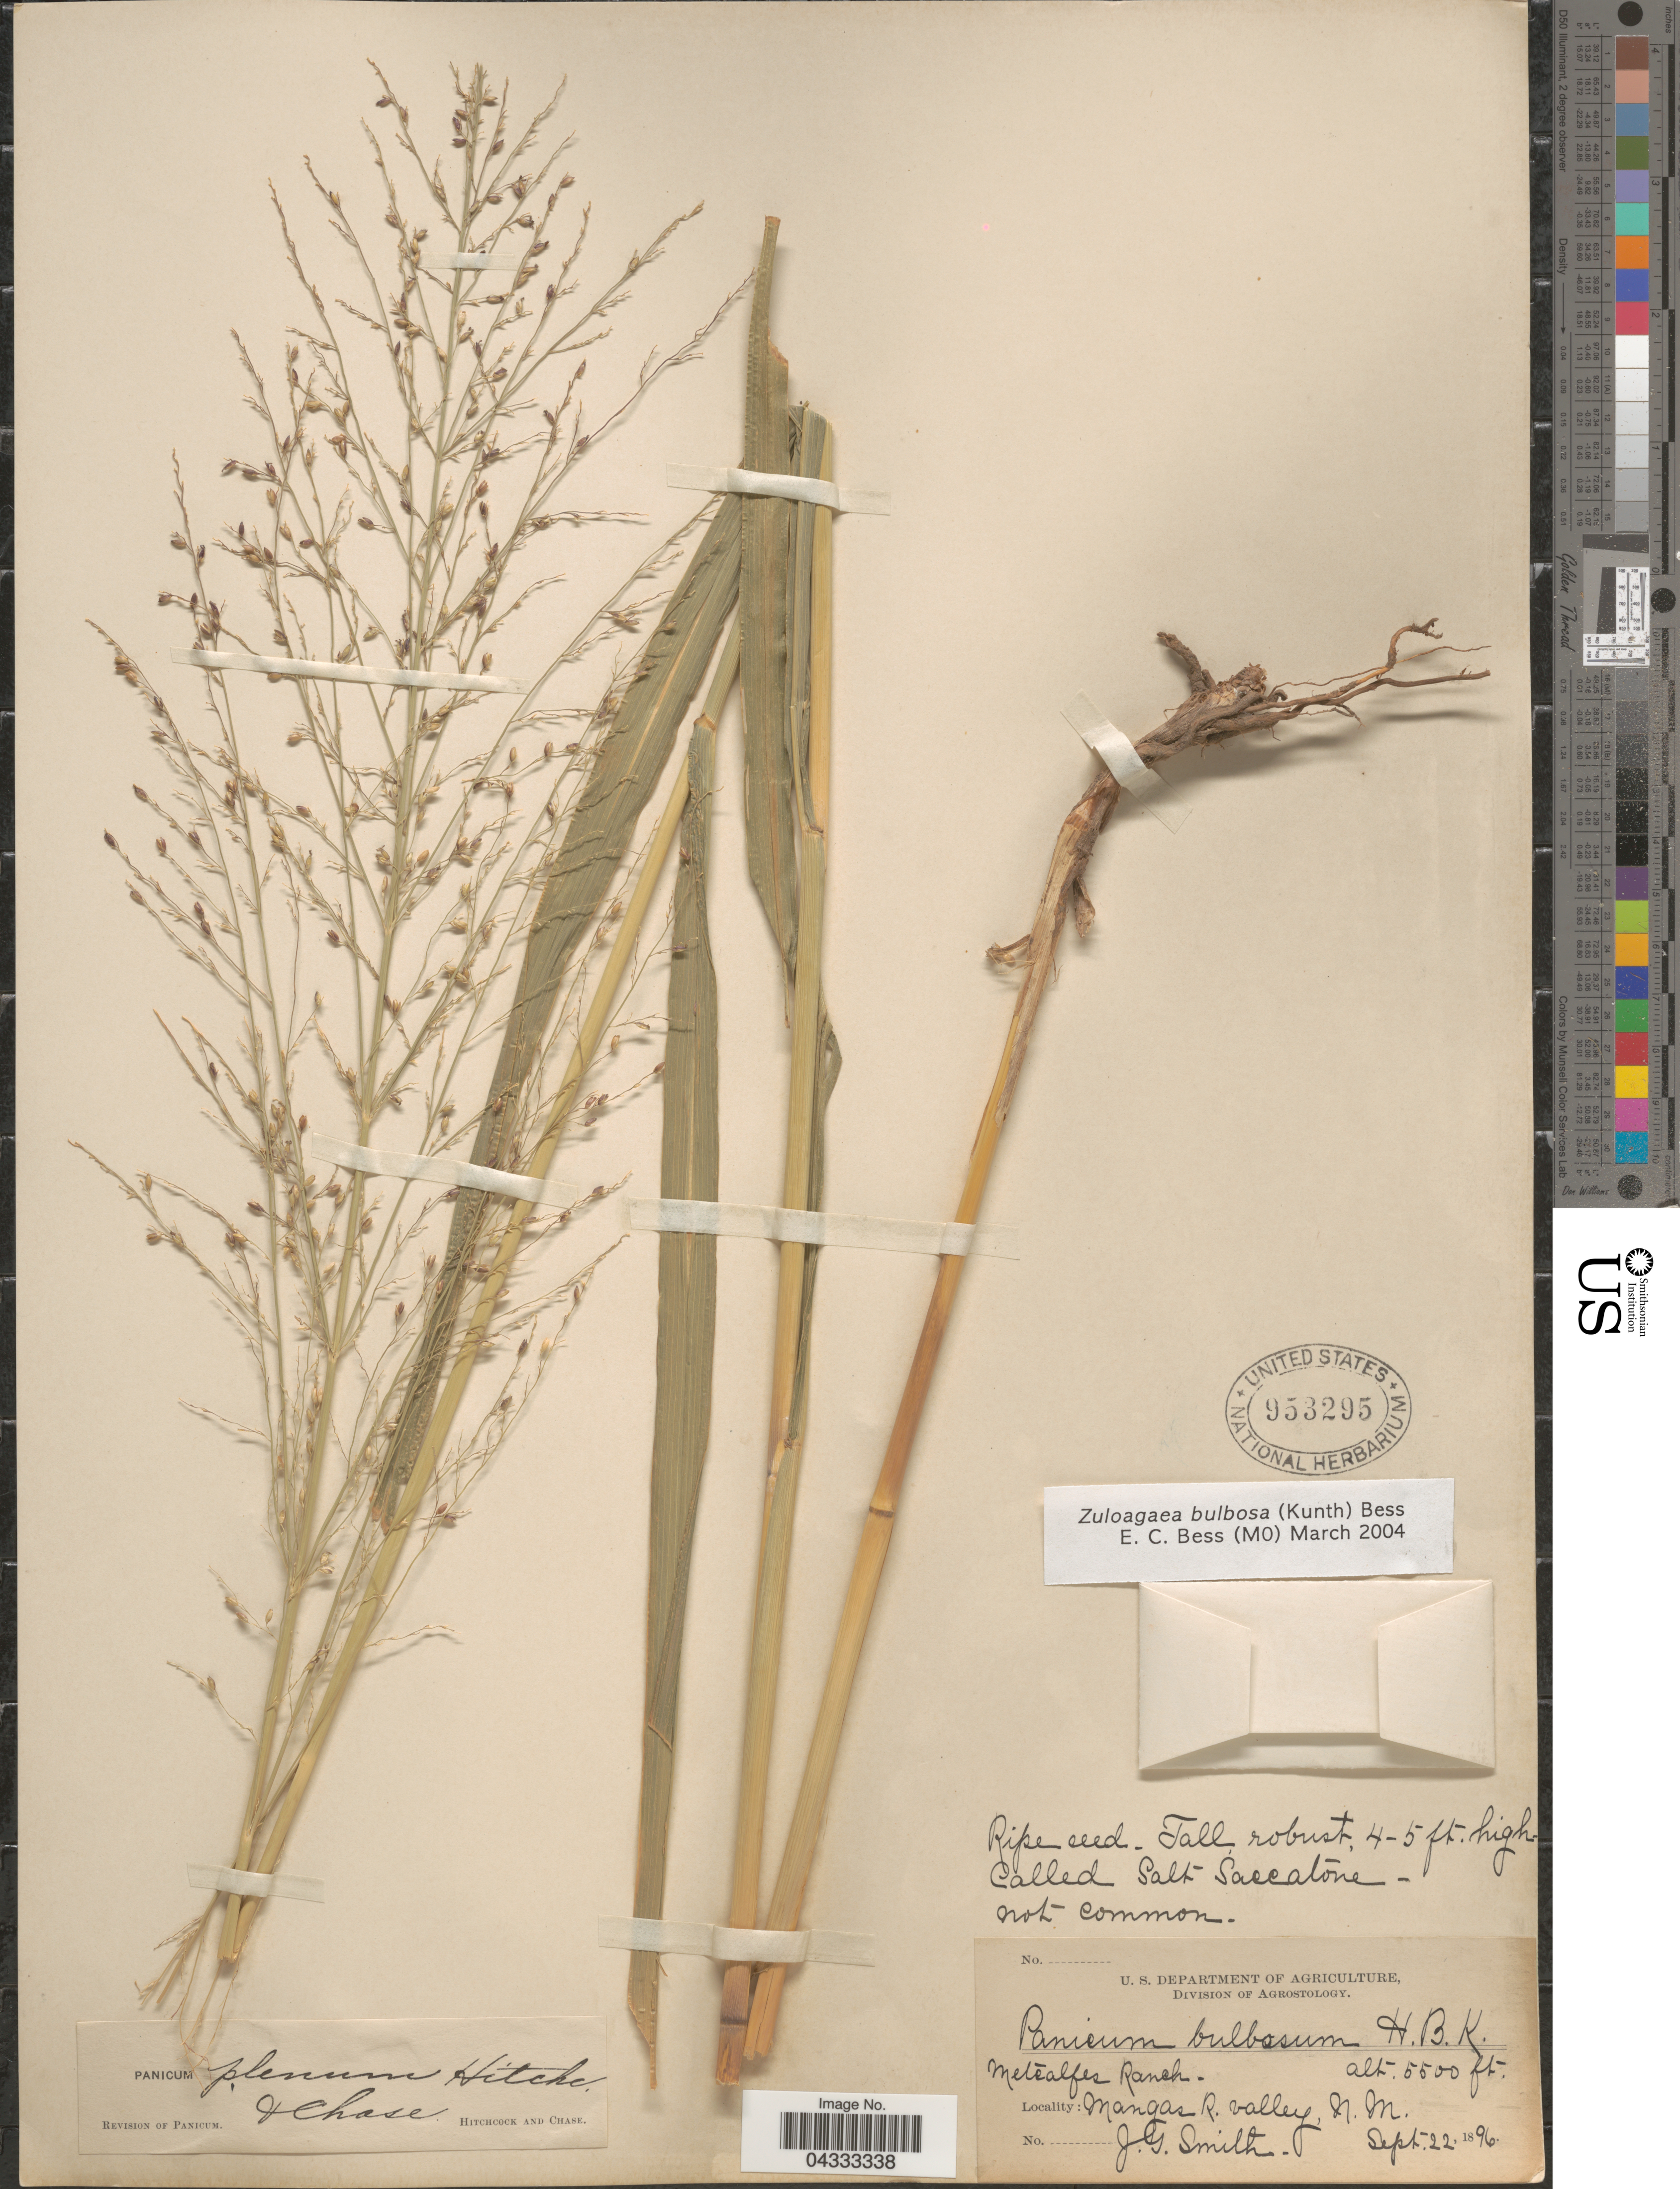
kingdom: Plantae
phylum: Tracheophyta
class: Liliopsida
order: Poales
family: Poaceae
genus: Zuloagaea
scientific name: Zuloagaea bulbosa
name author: (Kunth) E. Bess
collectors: J. G. Smith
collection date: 1896-09-22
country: United States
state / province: New Mexico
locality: Metcalfes Ranch. Mangas R. Valley.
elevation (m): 1676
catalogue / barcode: US 953295